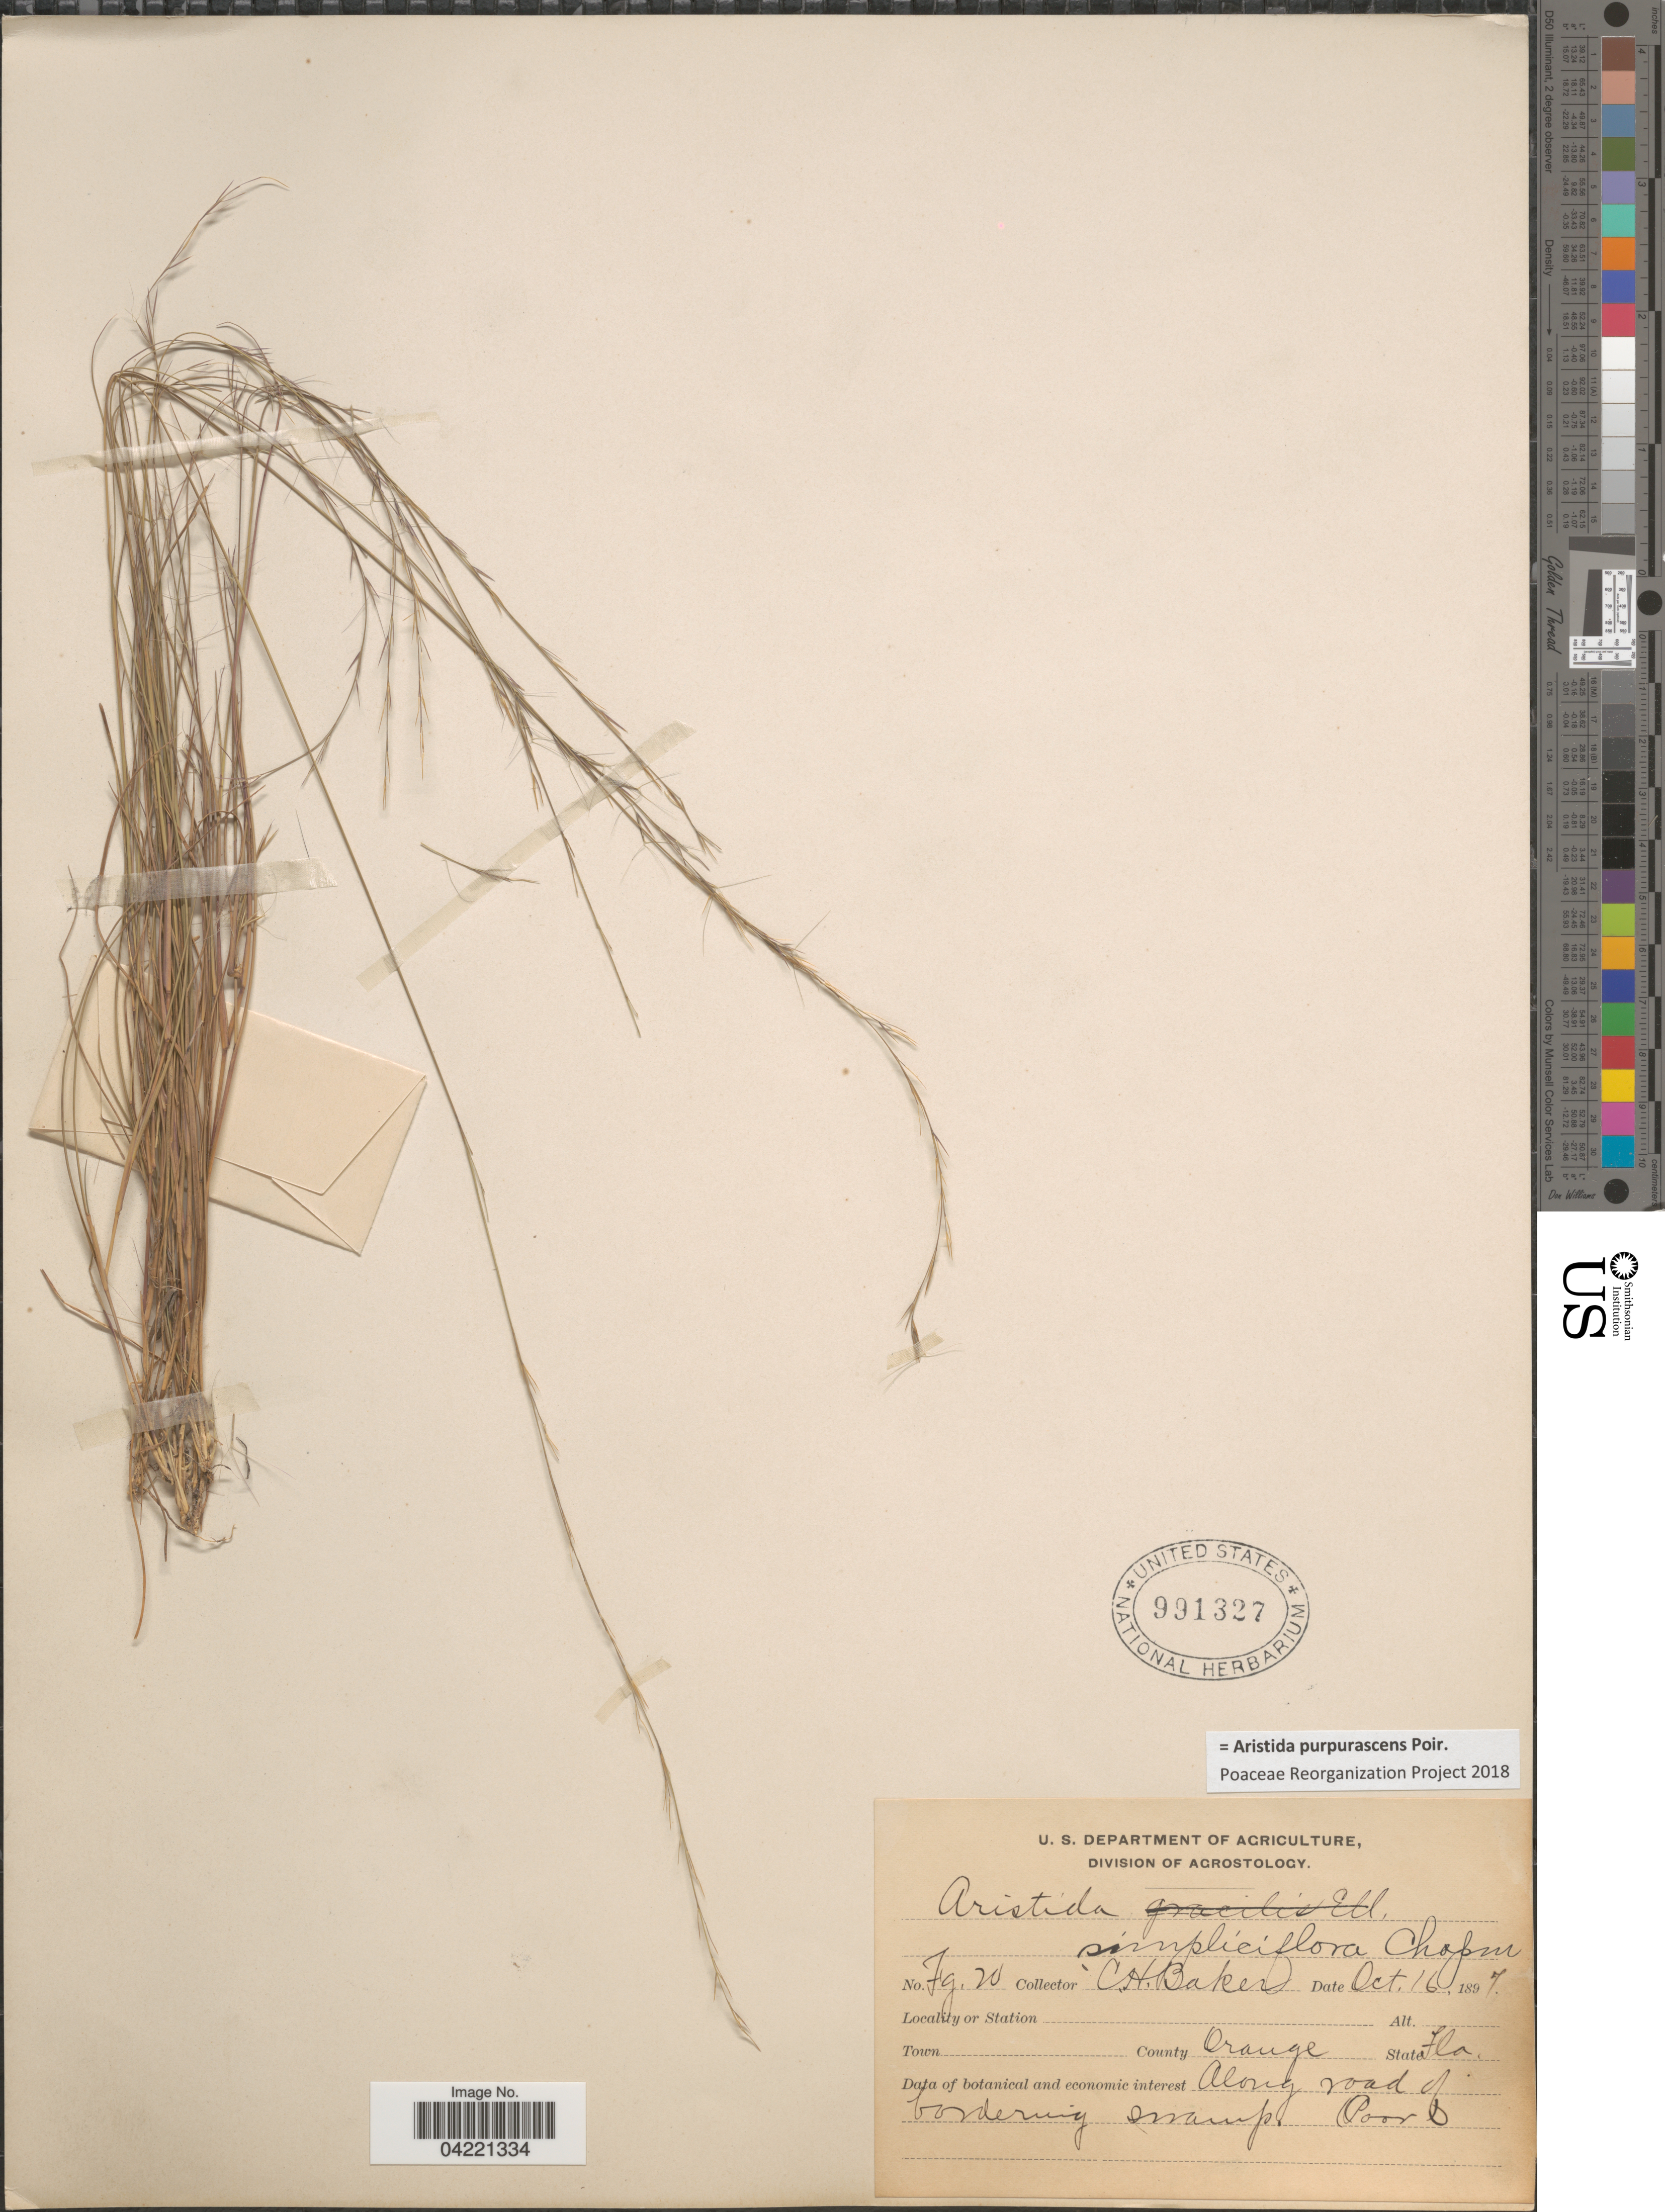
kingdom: Plantae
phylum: Tracheophyta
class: Liliopsida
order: Poales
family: Poaceae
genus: Aristida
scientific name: Aristida purpurascens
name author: Poir.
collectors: C. H. Baker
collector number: Fg.20?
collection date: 1897-10-16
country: United States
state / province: Florida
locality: County Orange. Along road of bordering swamp.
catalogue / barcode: US 991327